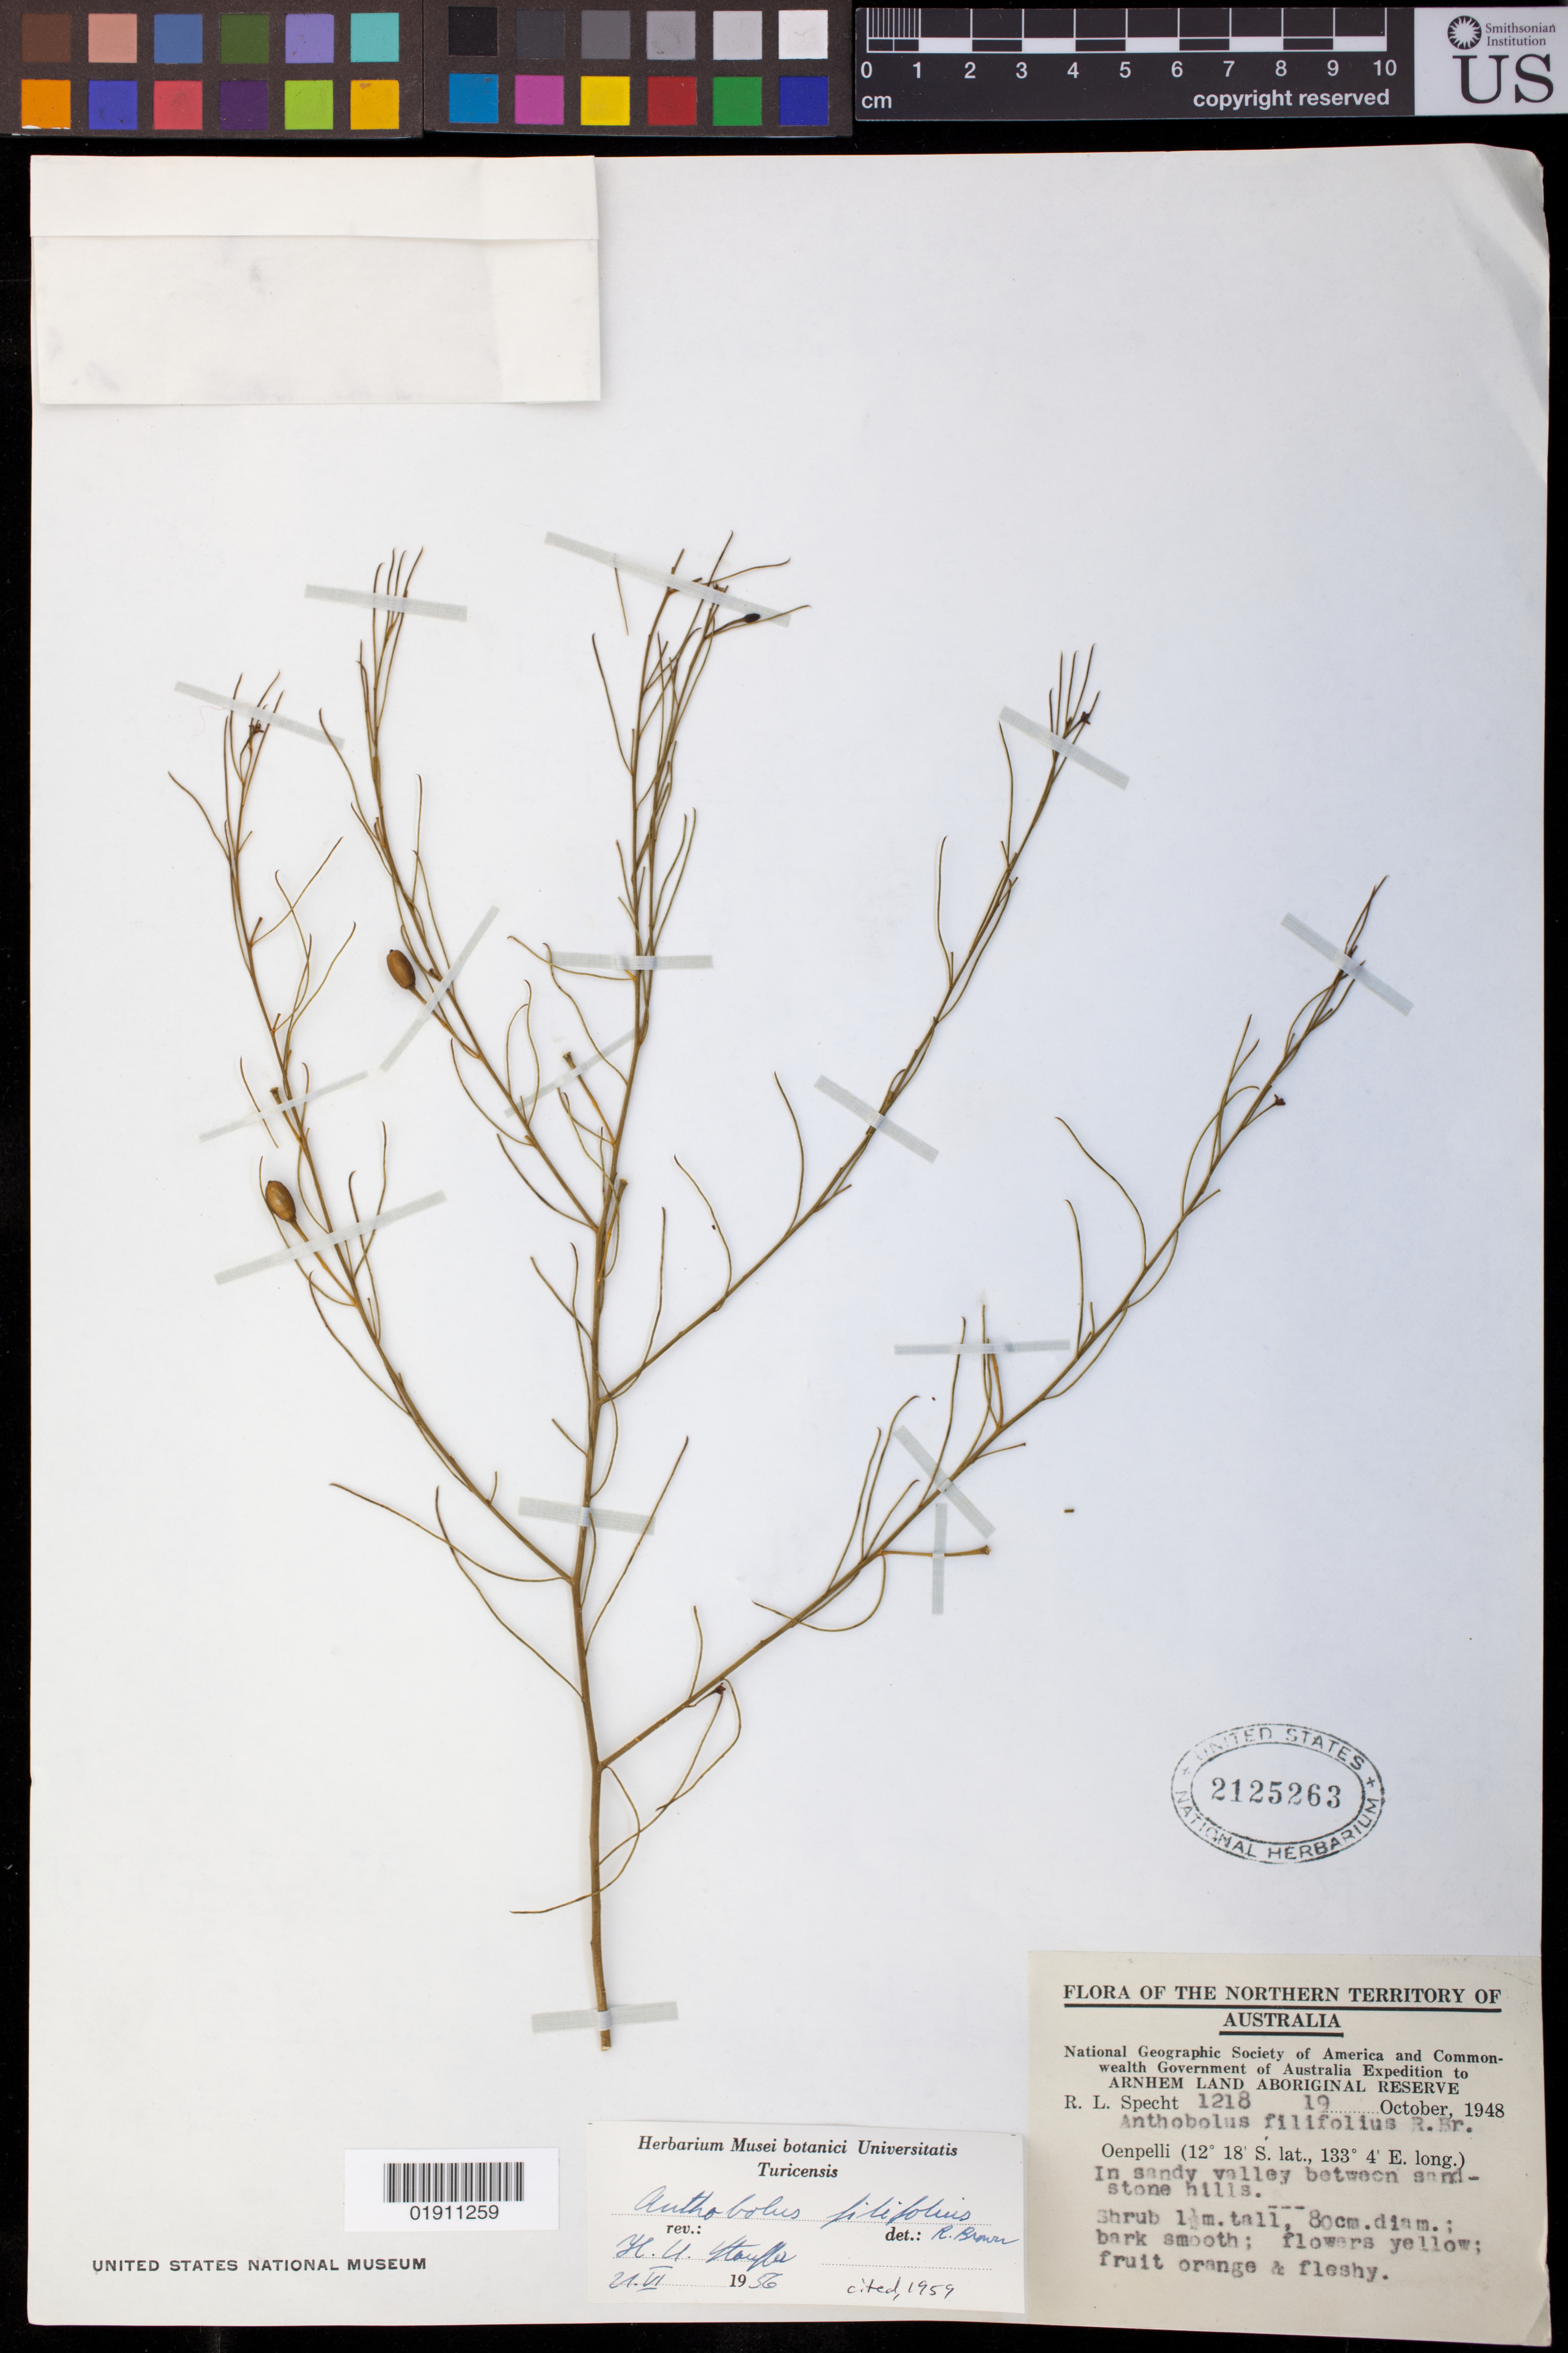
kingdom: Plantae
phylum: Tracheophyta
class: Magnoliopsida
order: Santalales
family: Opiliaceae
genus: Anthobolus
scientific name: Anthobolus filifolius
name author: R. Br.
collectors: R. L. Specht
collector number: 1218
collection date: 1948-10-19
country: Australia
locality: Oenpelli, in sandy valley between sandstone hills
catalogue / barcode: US 2125263